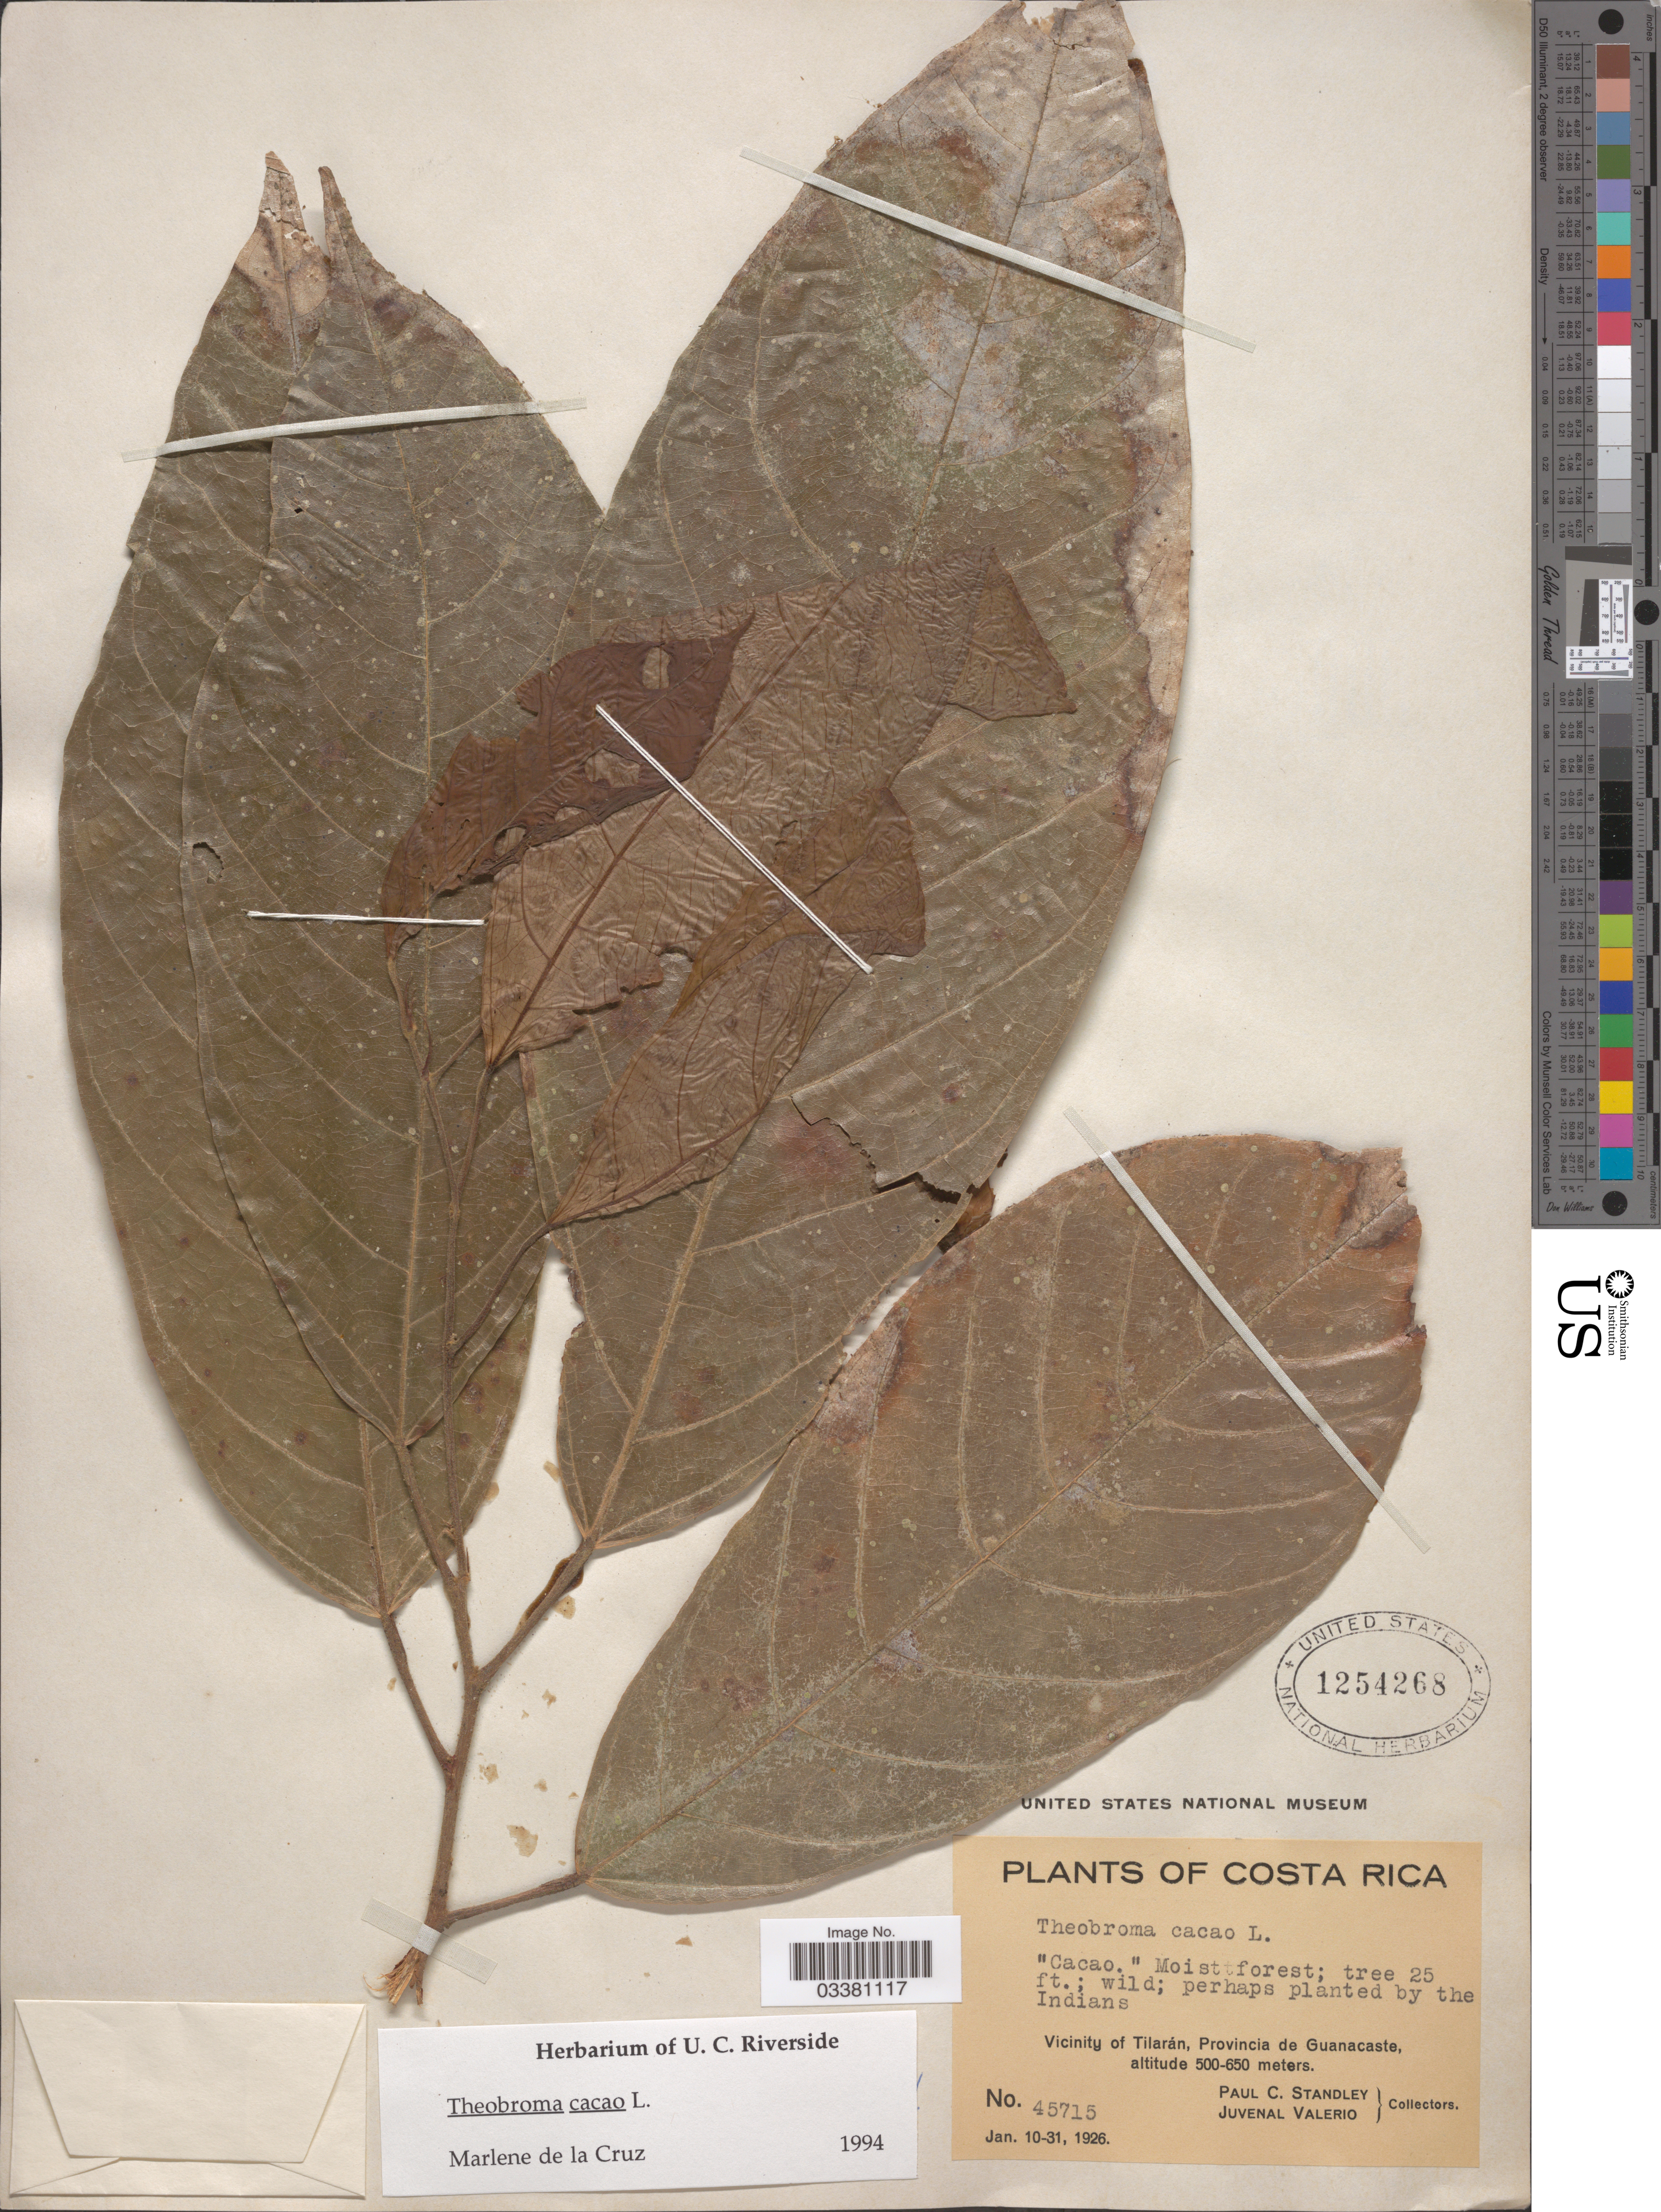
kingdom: Plantae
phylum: Tracheophyta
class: Magnoliopsida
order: Malvales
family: Malvaceae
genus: Theobroma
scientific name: Theobroma cacao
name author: L.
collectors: P. C. Standley & J. Valerio R.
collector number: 45715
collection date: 1926-01-10/1926-01-31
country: Costa Rica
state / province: Guanacaste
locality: Vicinity of Tilarán.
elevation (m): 500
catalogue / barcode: US 1254268